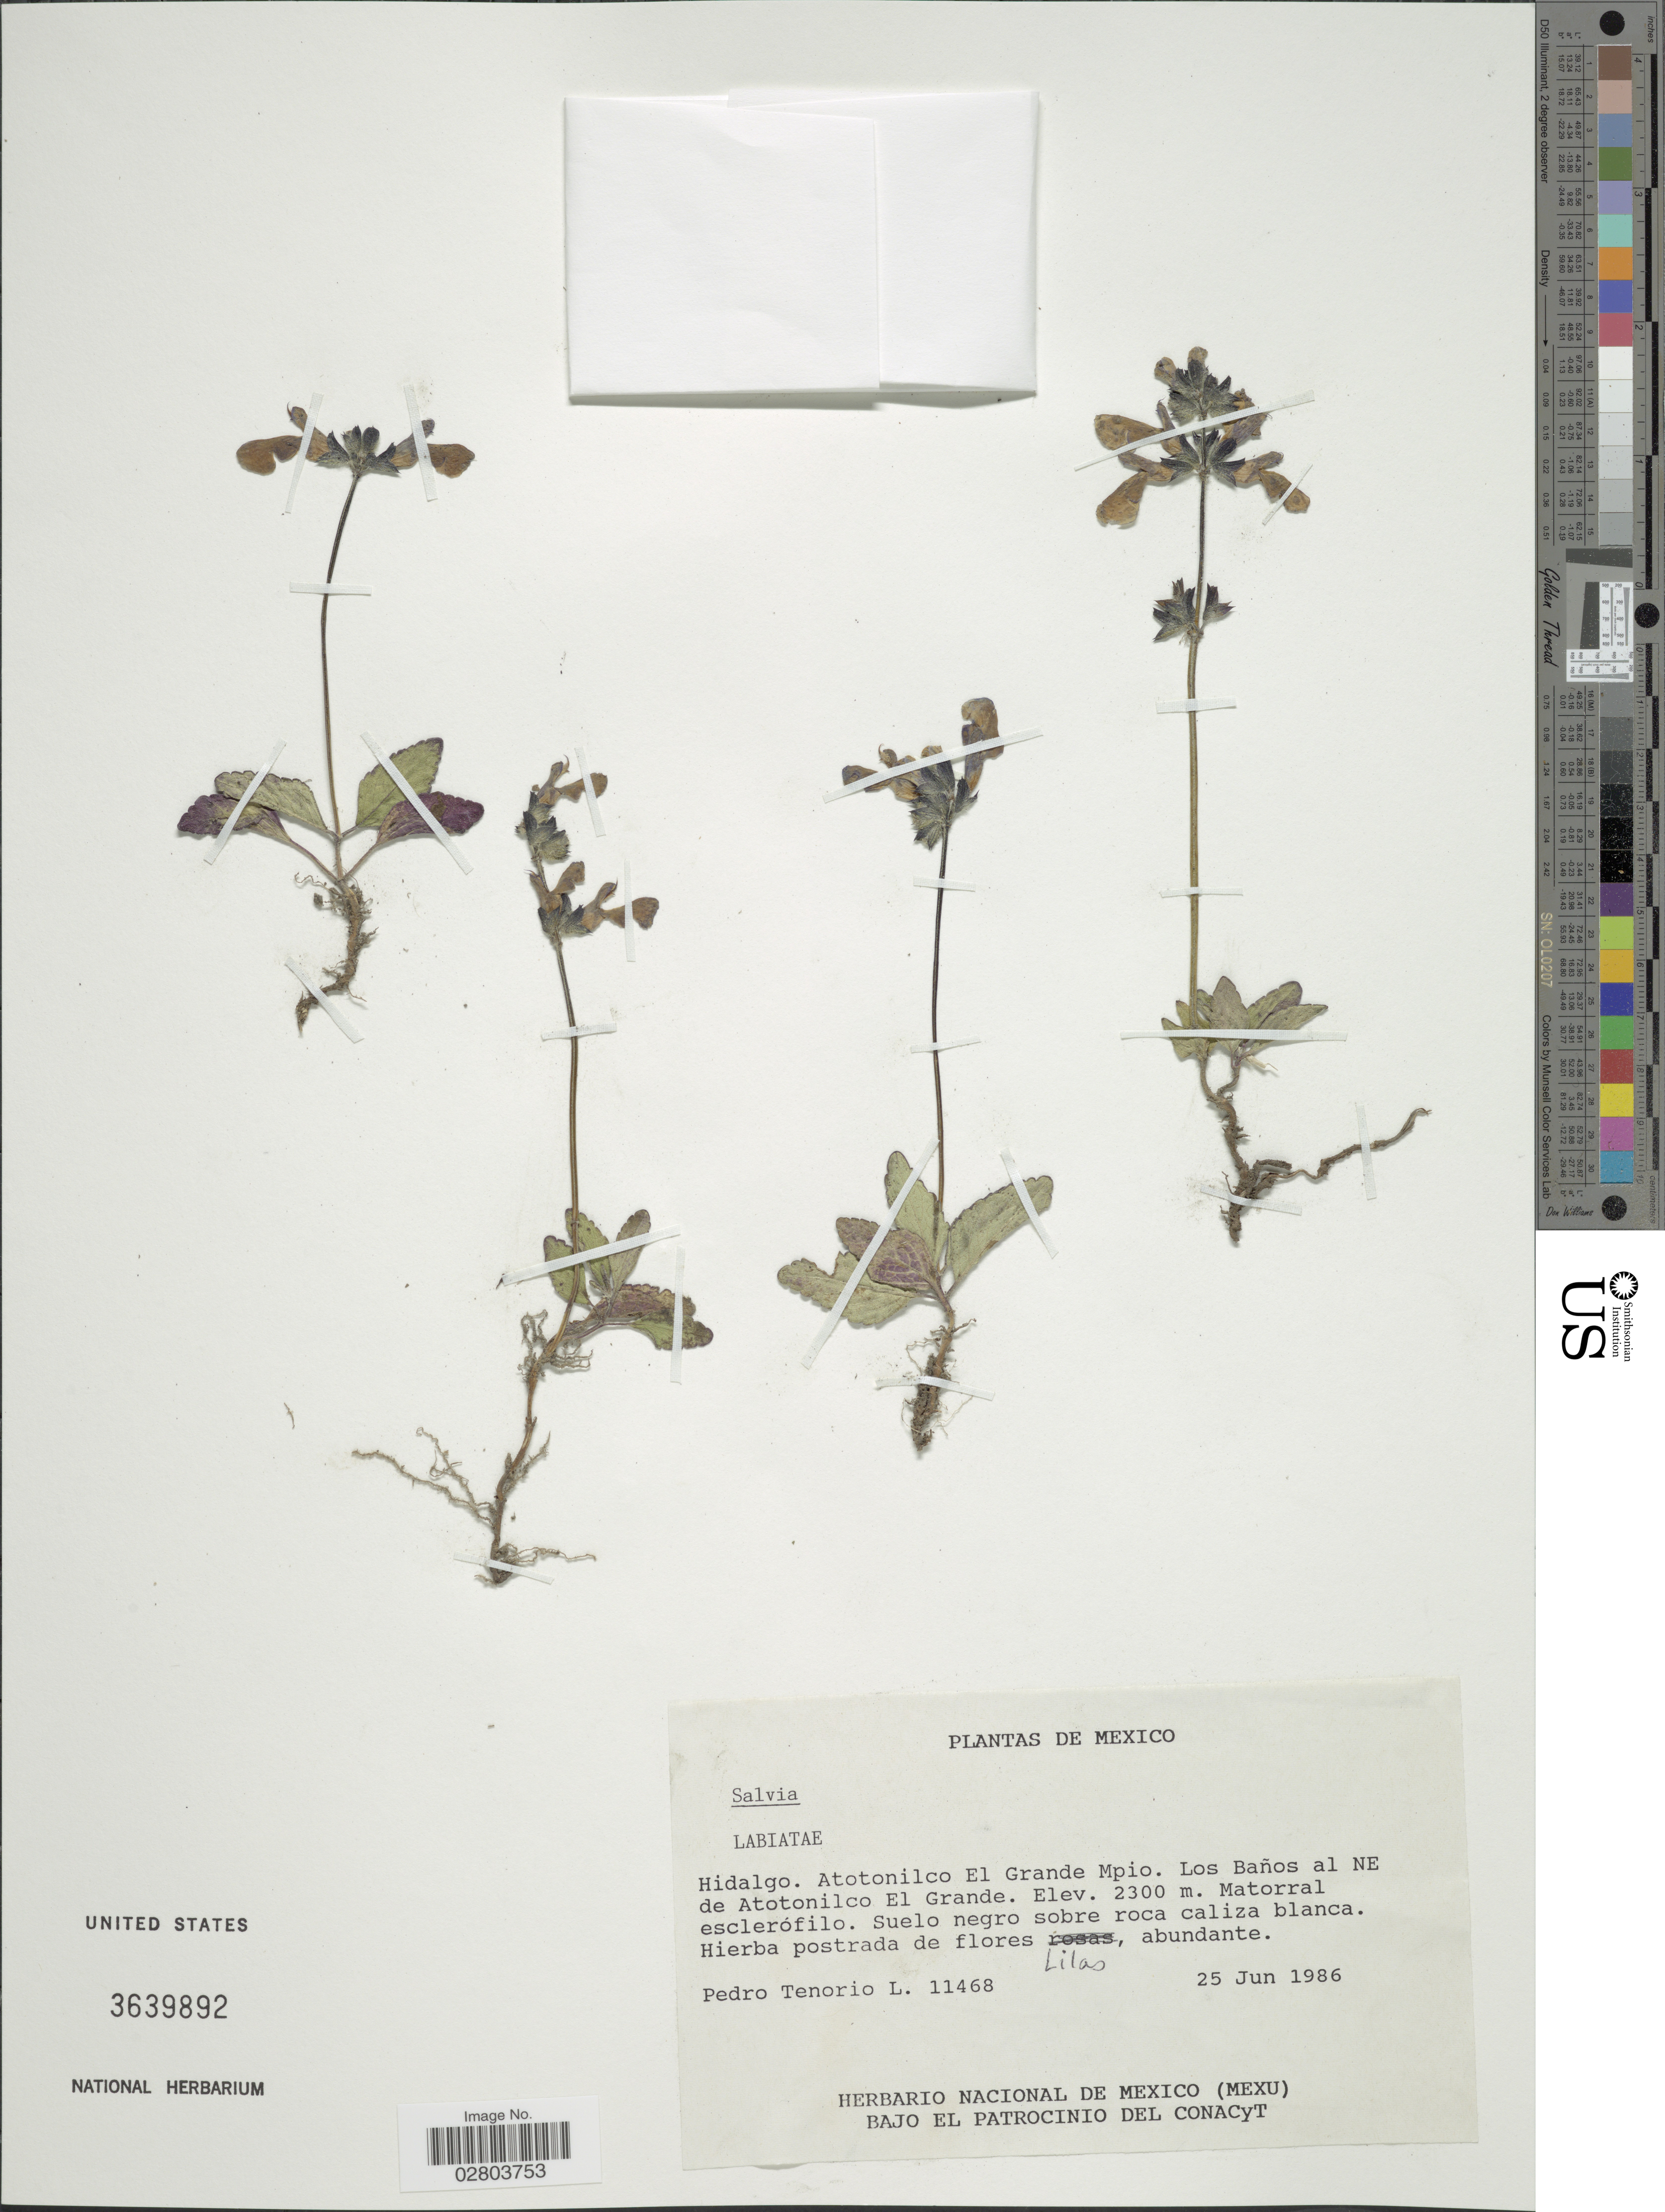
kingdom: Plantae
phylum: Tracheophyta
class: Magnoliopsida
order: Lamiales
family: Lamiaceae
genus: Salvia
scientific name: Salvia sp.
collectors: P. Tenorio L.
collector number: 11468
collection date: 1986-06-25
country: Mexico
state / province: Hidalgo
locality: Hidalgo. Atotonilco El Grande Mpio. Los Baños al NE de Atotonilco El Grande.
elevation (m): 2300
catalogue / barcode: US 3639892